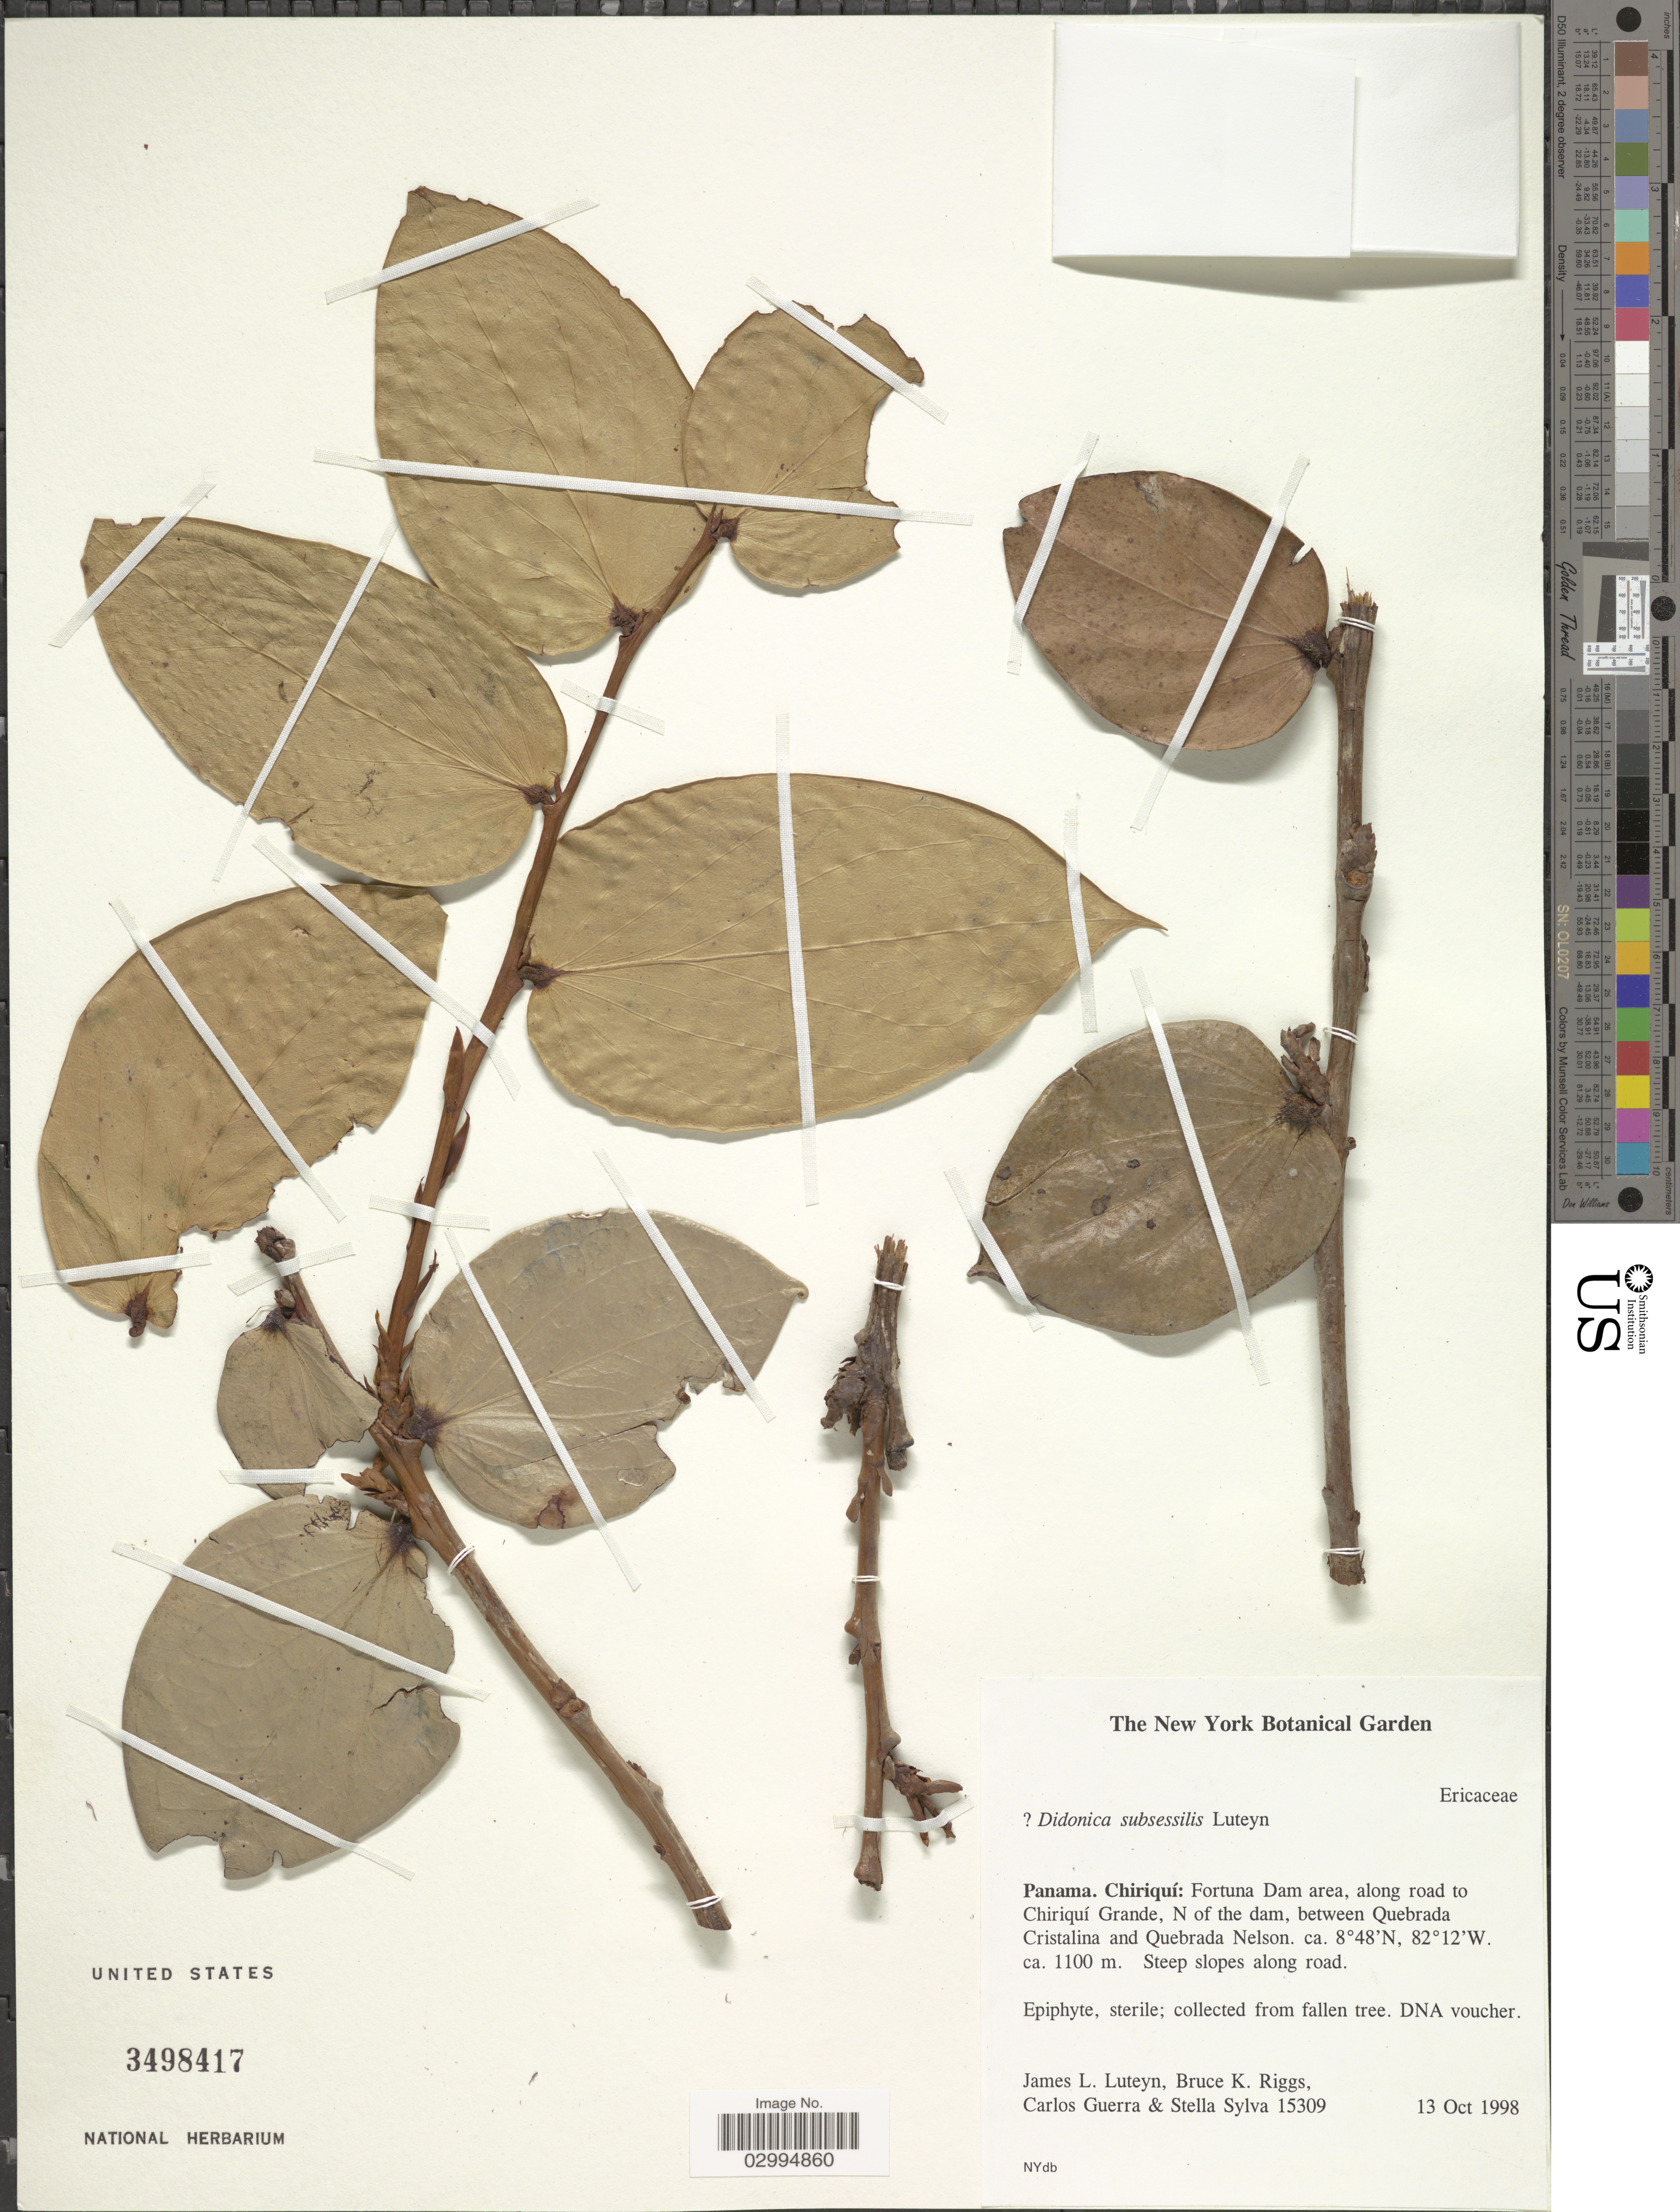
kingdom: Plantae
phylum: Tracheophyta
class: Magnoliopsida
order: Ericales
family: Ericaceae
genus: Didonica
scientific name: Didonica subsessilis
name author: Luteyn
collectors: J. Luteyn, B. Riggs, C. Guerra & S. Sylva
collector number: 15309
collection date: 1998-10-13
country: Panama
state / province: Chiriqui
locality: Fortuna Dam area, along road to Chiriquí Grande, N of the dam, between Quebrada Cristalina and Quebrada Nelson.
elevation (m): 1100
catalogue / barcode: US 3498417